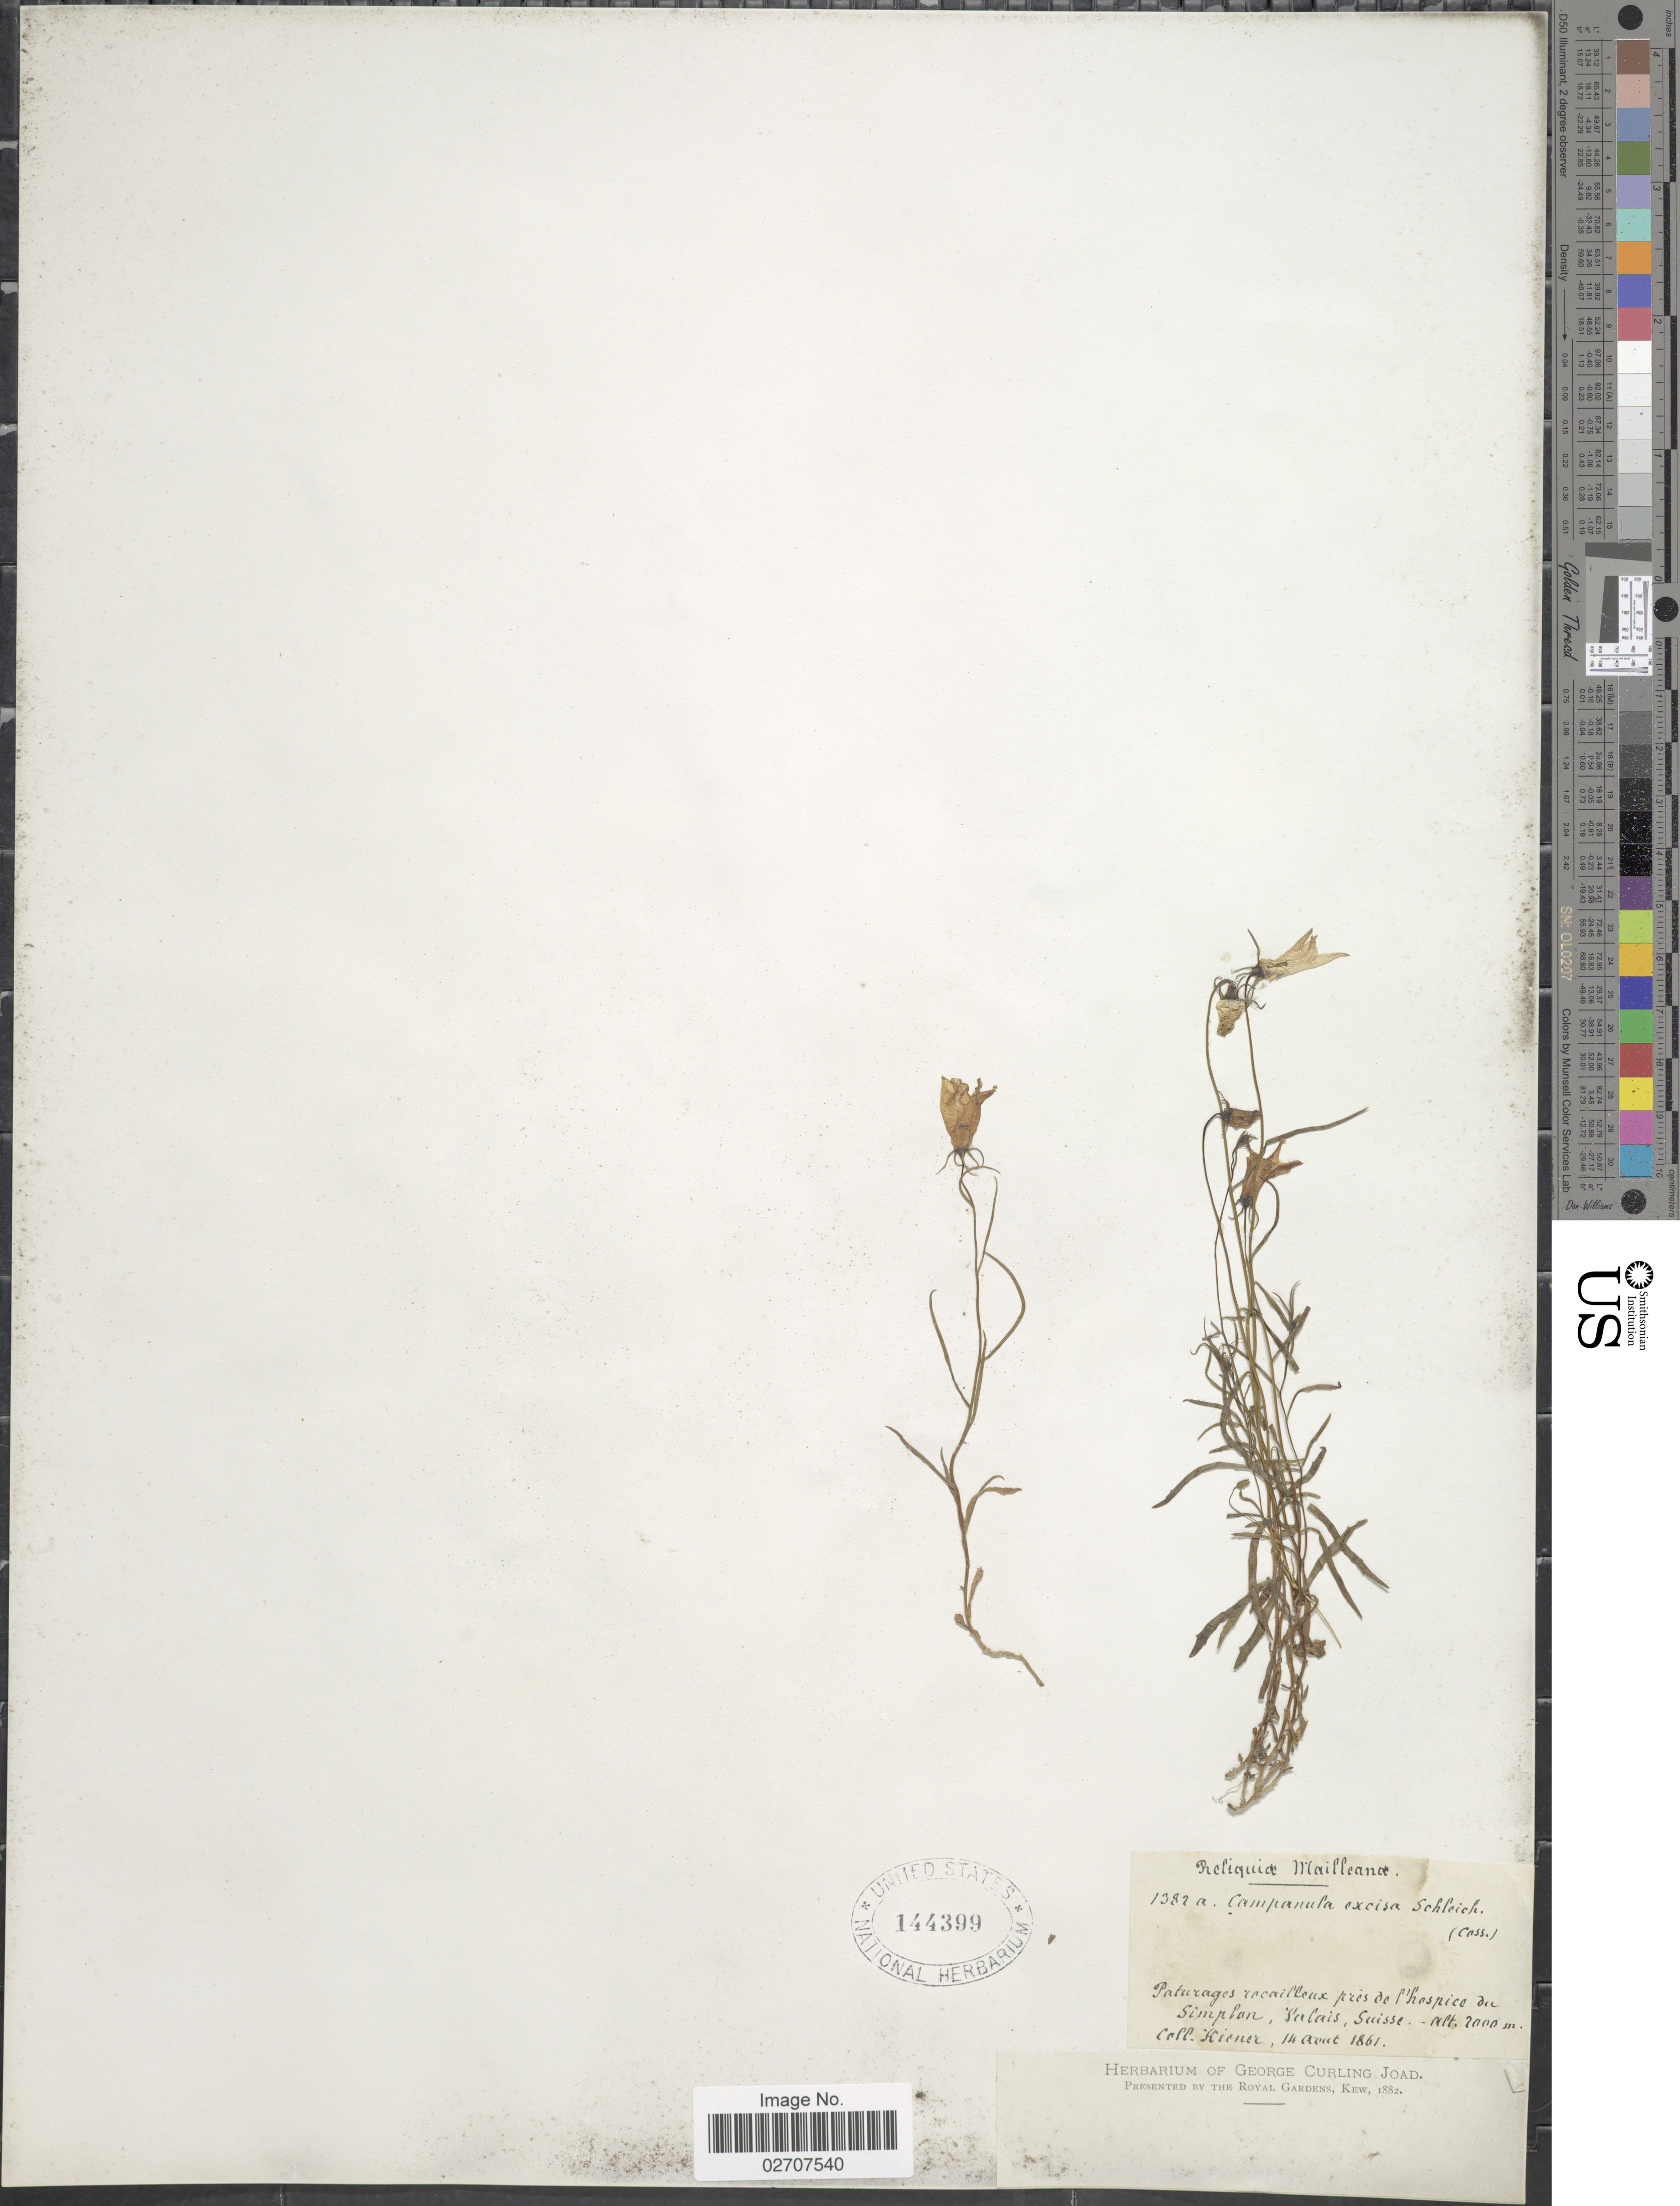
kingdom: Plantae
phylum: Tracheophyta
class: Magnoliopsida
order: Asterales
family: Campanulaceae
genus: Campanula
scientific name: Campanula excisa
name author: Schleich.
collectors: -. Kiener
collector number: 1382a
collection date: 1861-08-14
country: Switzerland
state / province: Valais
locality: L'hospice du Simplon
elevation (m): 2000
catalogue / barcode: US 144399